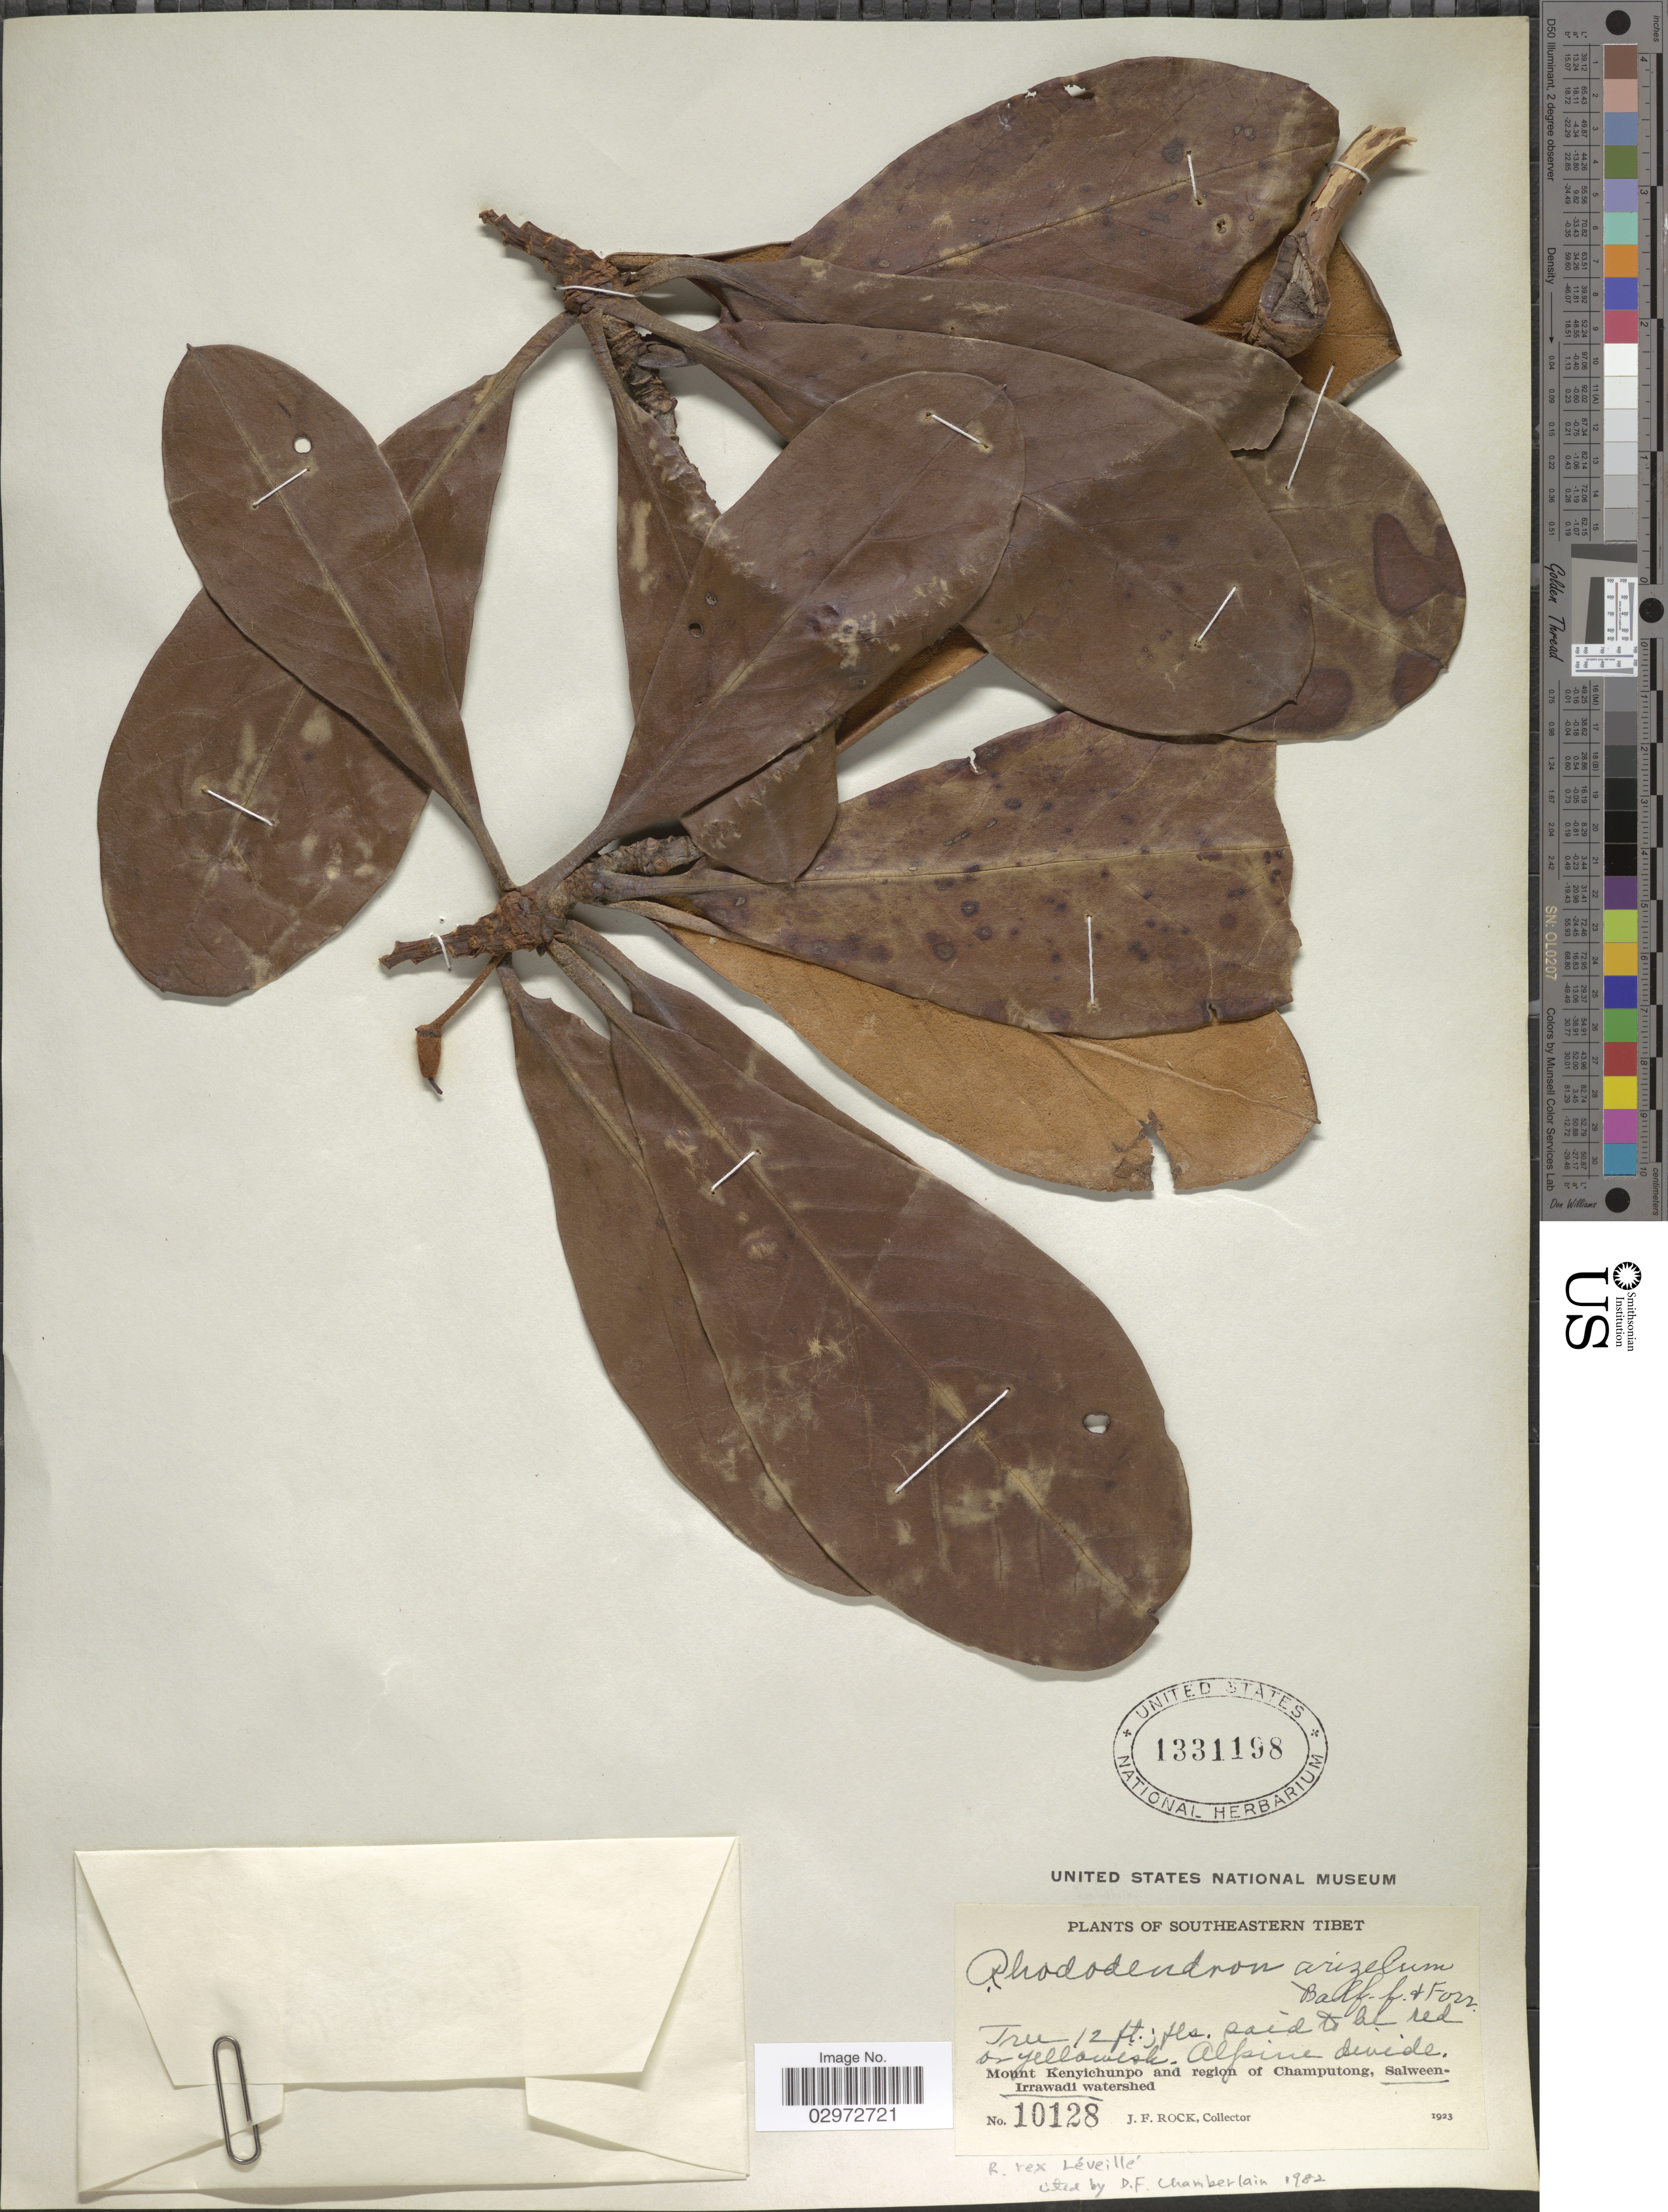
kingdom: Plantae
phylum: Tracheophyta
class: Magnoliopsida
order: Ericales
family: Ericaceae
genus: Rhododendron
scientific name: Rhododendron rex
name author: H. Lév.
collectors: J. Rock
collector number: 10128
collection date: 1923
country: China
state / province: Xizang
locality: Southeastern Tibet. Mount Kenyichunpo and region of Champutong, Salween-Irrawadi watershed.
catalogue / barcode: US 1331198